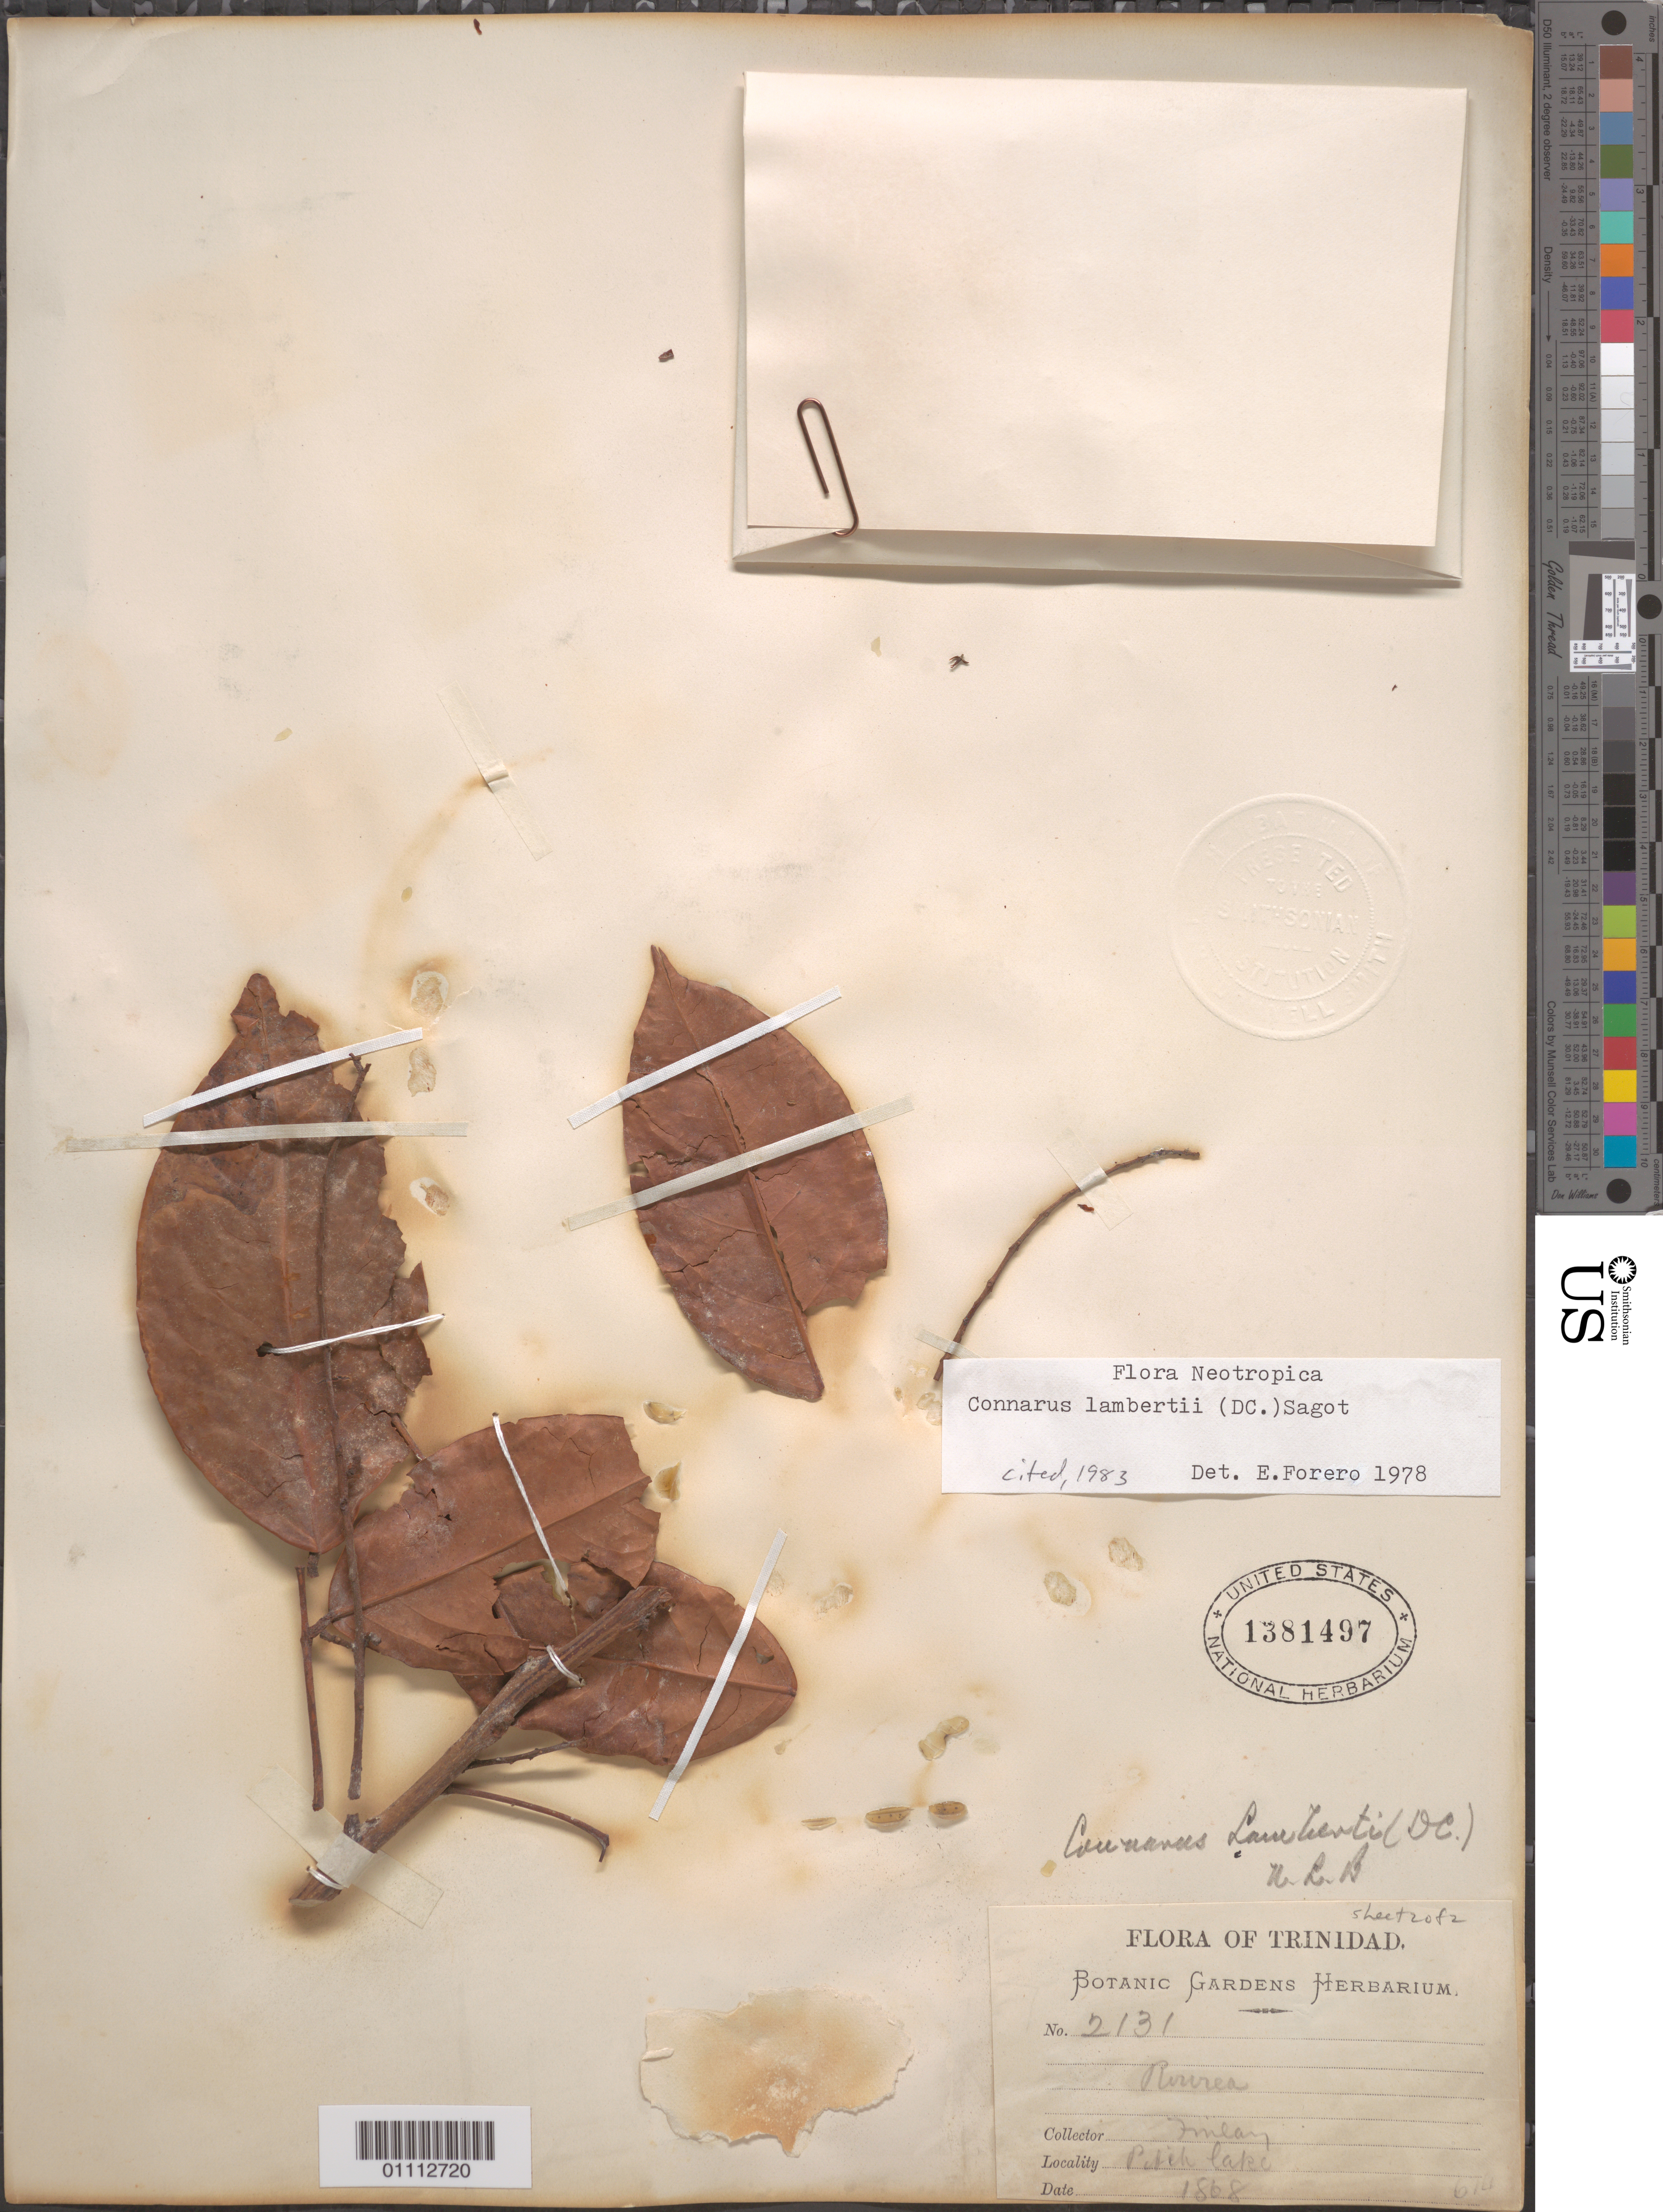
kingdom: Plantae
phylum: Tracheophyta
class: Magnoliopsida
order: Oxalidales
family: Connaraceae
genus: Connarus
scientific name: Connarus lambertii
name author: (DC.) Sagot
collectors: Botanic Gardens Herbarium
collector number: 2131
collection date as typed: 1868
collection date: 1868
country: Trinidad and Tobago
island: Trinidad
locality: Pitch lake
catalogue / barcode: US 1381497